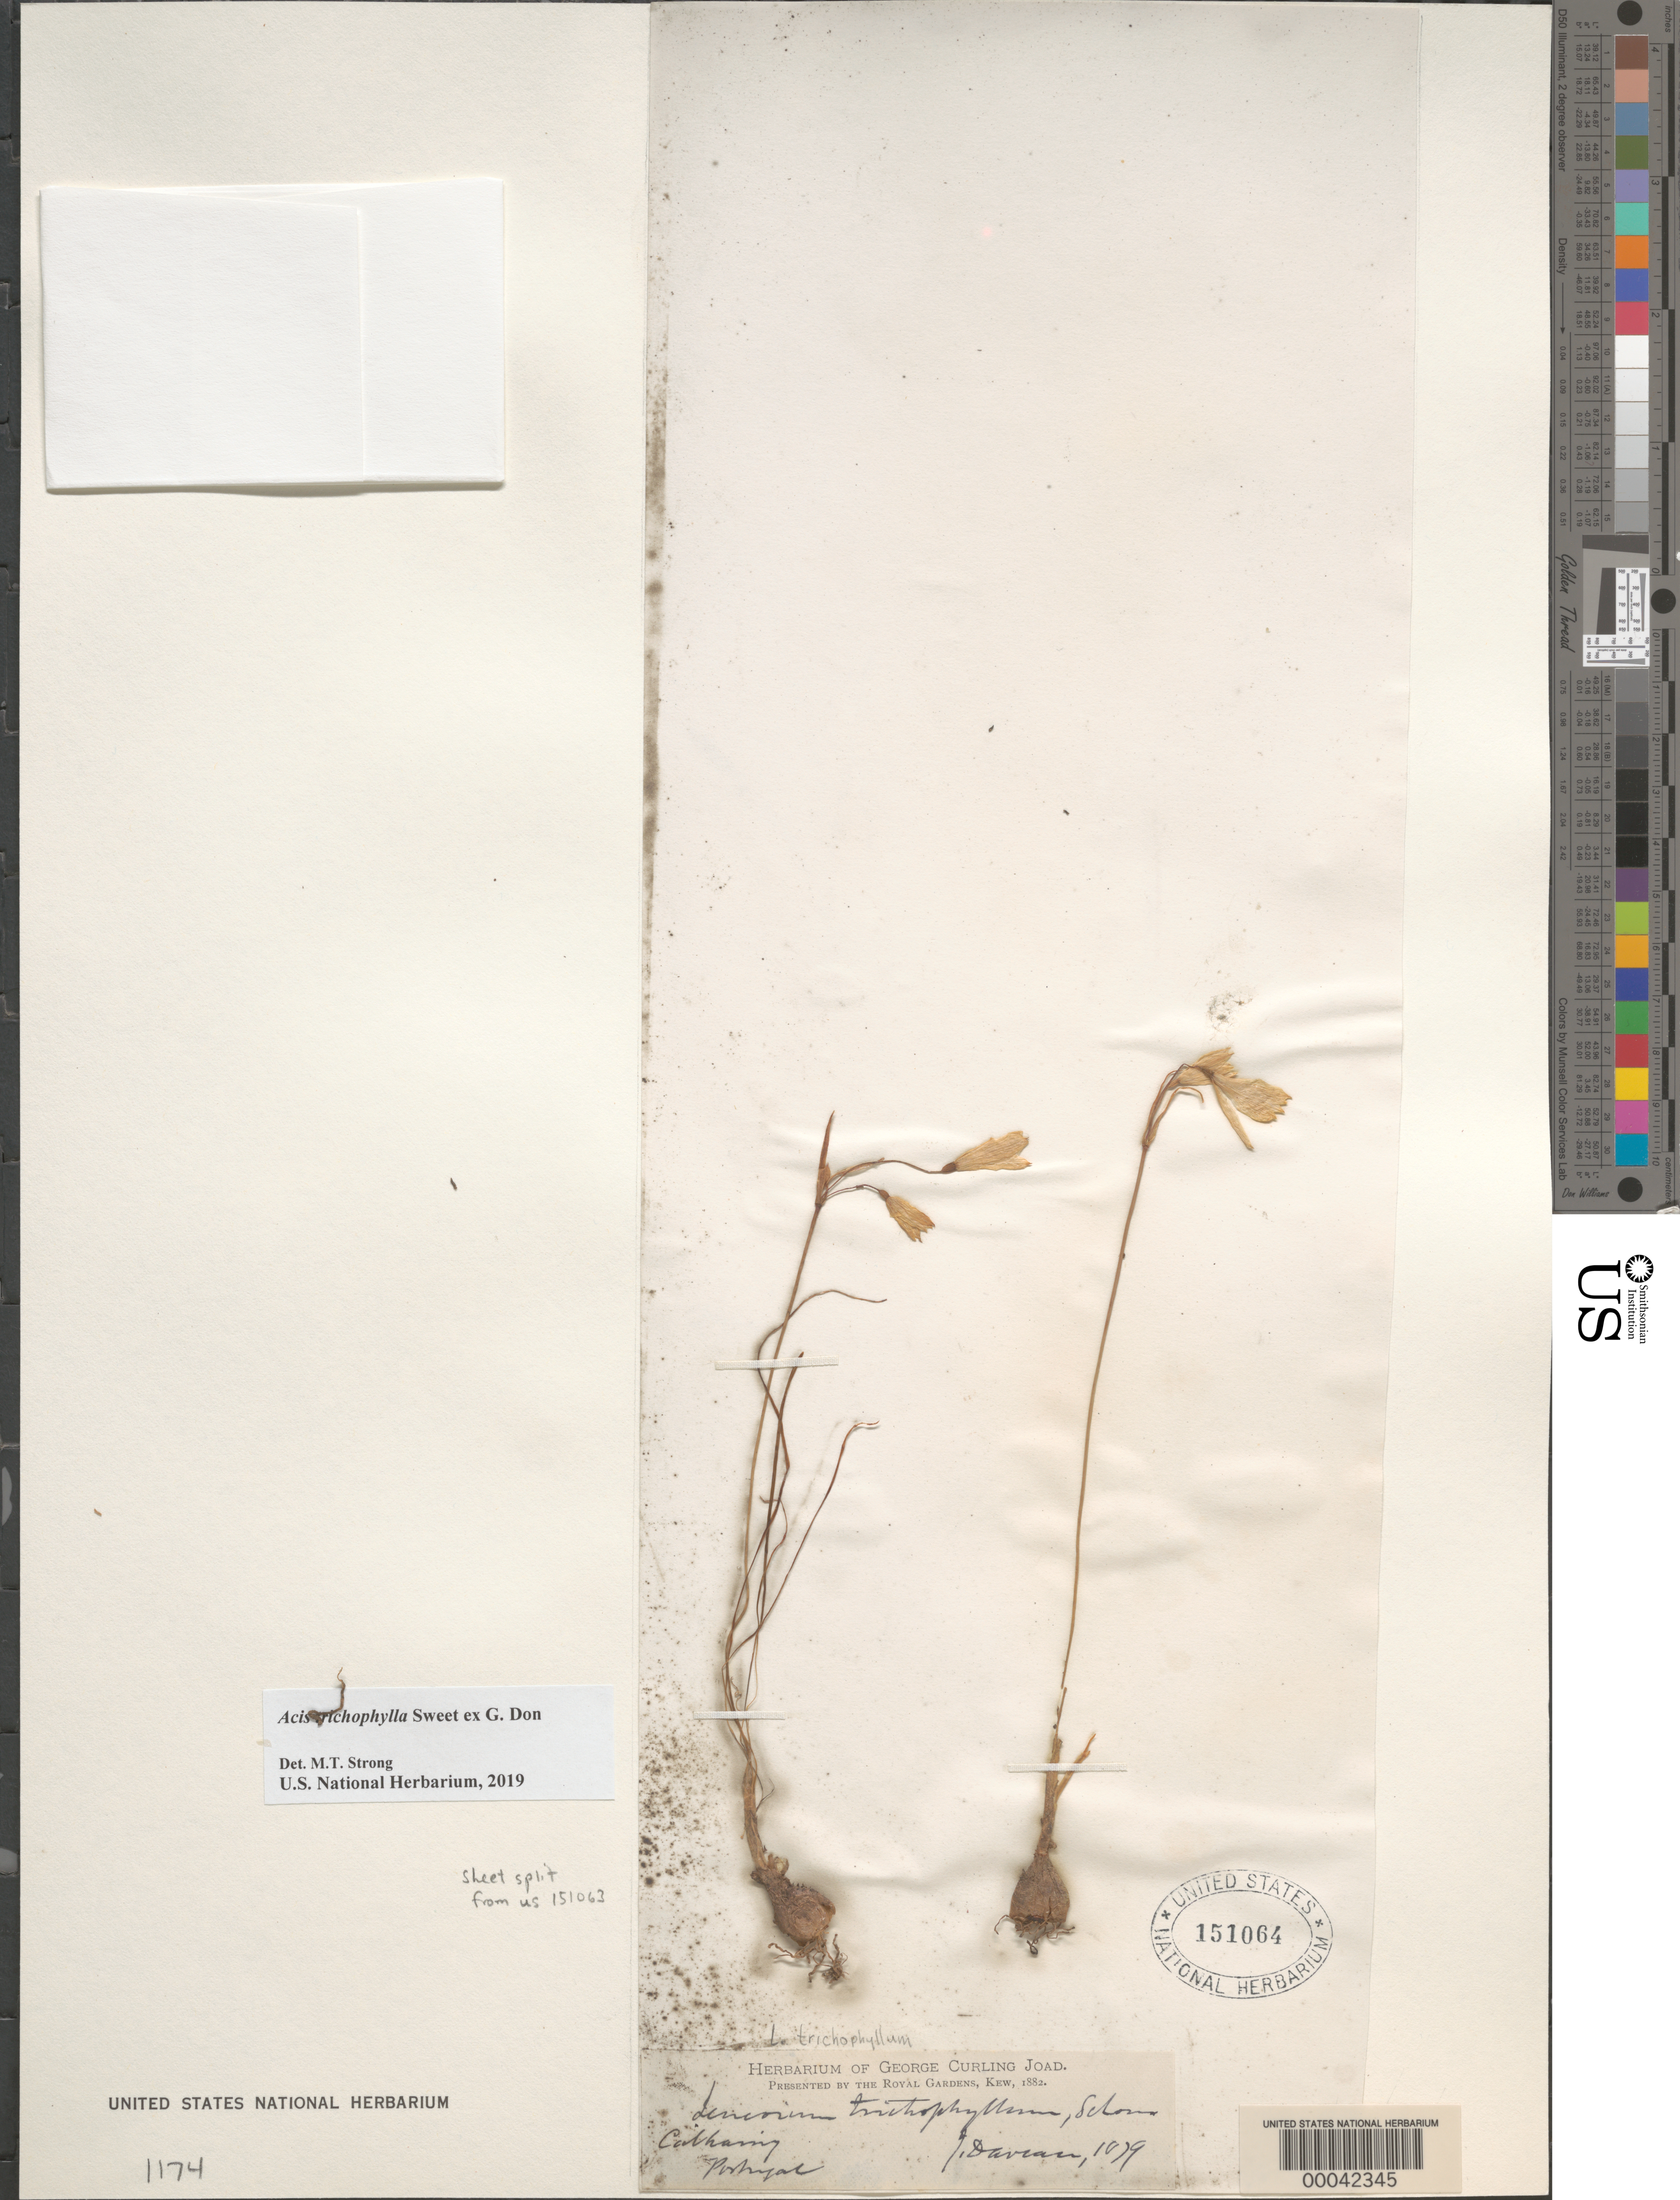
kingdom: Plantae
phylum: Tracheophyta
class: Liliopsida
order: Asparagales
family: Amaryllidaceae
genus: Acis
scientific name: Acis trichophylla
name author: Sweet ex G. Don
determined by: Strong, Mark T., (BOT), Smithsonian Institution - National Museum of Natural History (UNITED STATES)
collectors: J. Davian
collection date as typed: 1879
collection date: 1879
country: Portugal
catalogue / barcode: US 151064